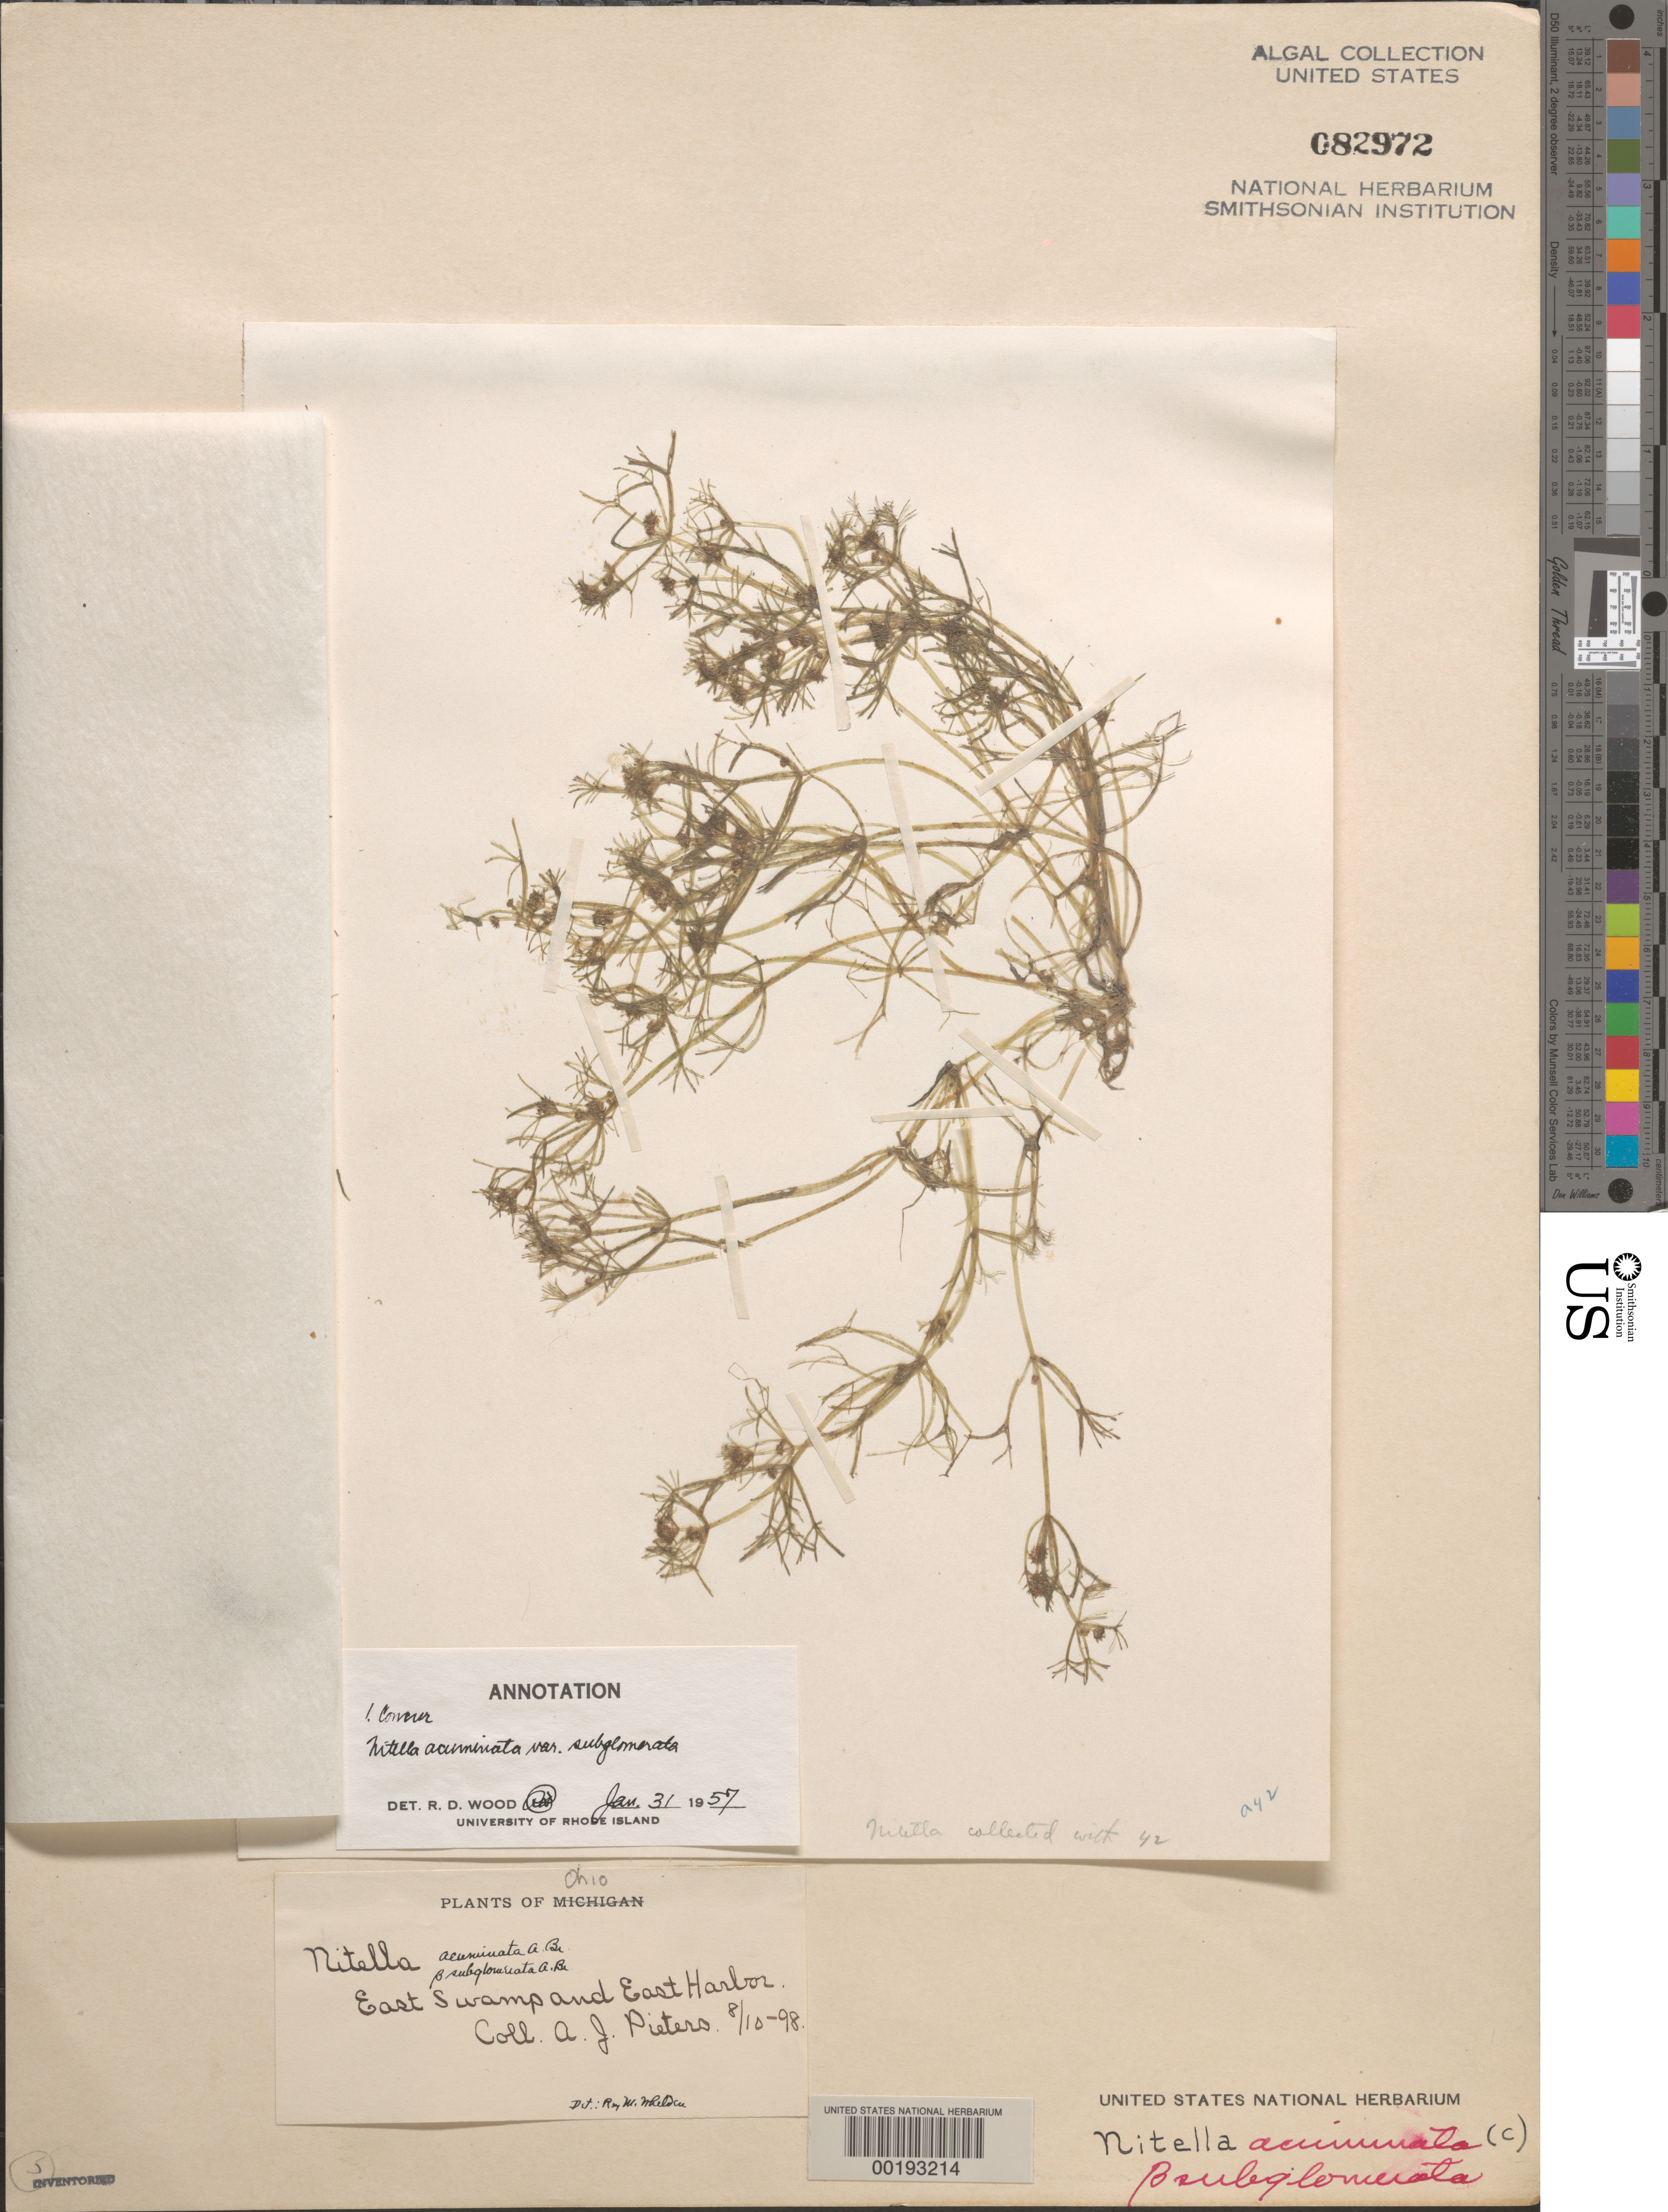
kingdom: Plantae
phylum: Charophyta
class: Charophyceae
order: Charales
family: Characeae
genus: Nitella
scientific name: Nitella acuminata var. subglomerata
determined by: Wood, R. D.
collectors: A. Pieters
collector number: A42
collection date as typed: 10 Aug 1898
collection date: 1898-08-10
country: United States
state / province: Ohio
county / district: Ottawa County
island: South Bass Island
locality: East Swamp and East Harbor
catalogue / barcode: US 82972